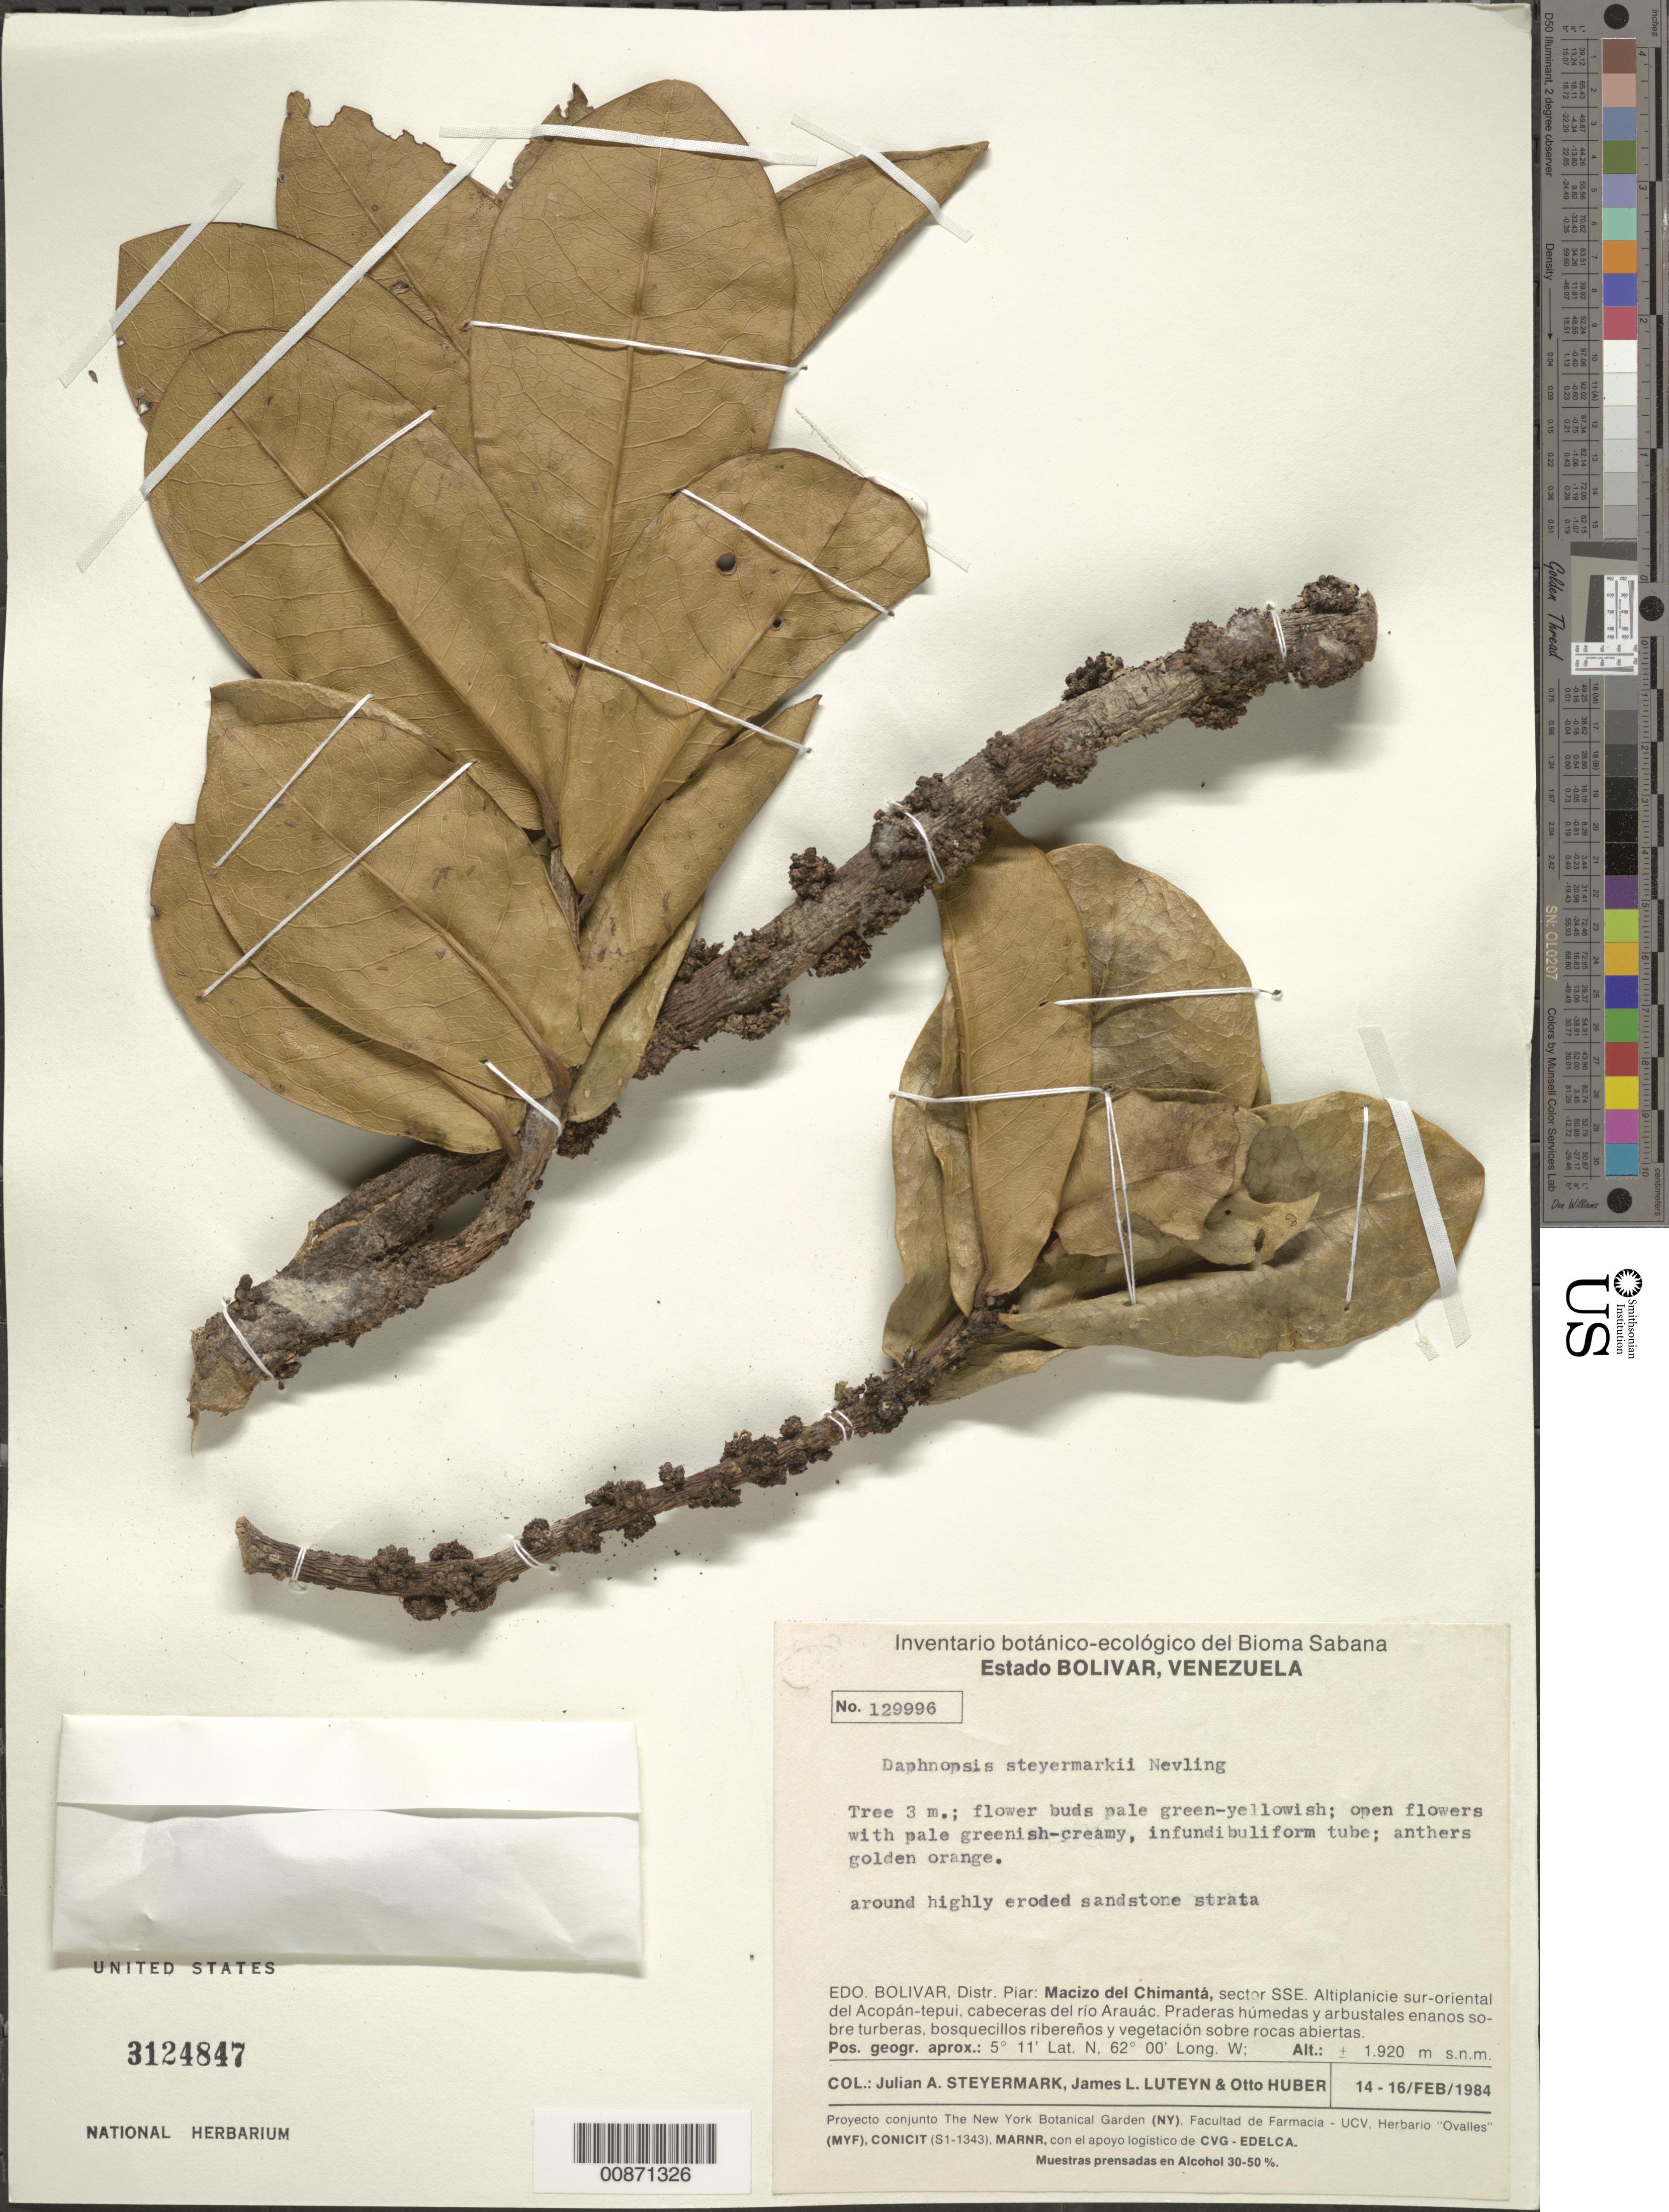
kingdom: Plantae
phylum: Tracheophyta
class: Magnoliopsida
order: Malvales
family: Thymelaeaceae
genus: Daphnopsis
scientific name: Daphnopsis steyermarkii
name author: Nevling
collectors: J. Steyermark, J. L. Luteyn & O. Huber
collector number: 129996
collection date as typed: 14-Feb-84 to 16-Feb-84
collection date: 1984-02-14/1984-02-16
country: Venezuela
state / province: Bolívar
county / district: Piar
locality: Macizo del Chimantá, sector SSE. Altiplanicie sur-oriental del Acopán-tepuí, cabeceras del río Arauác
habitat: Around highly eroded sandstone strata; praderas húmedas y arbustales enanos sobre tuberas, bosquecillos riberenos y veg sobre rocas abiertas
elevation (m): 1920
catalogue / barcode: US 3124847